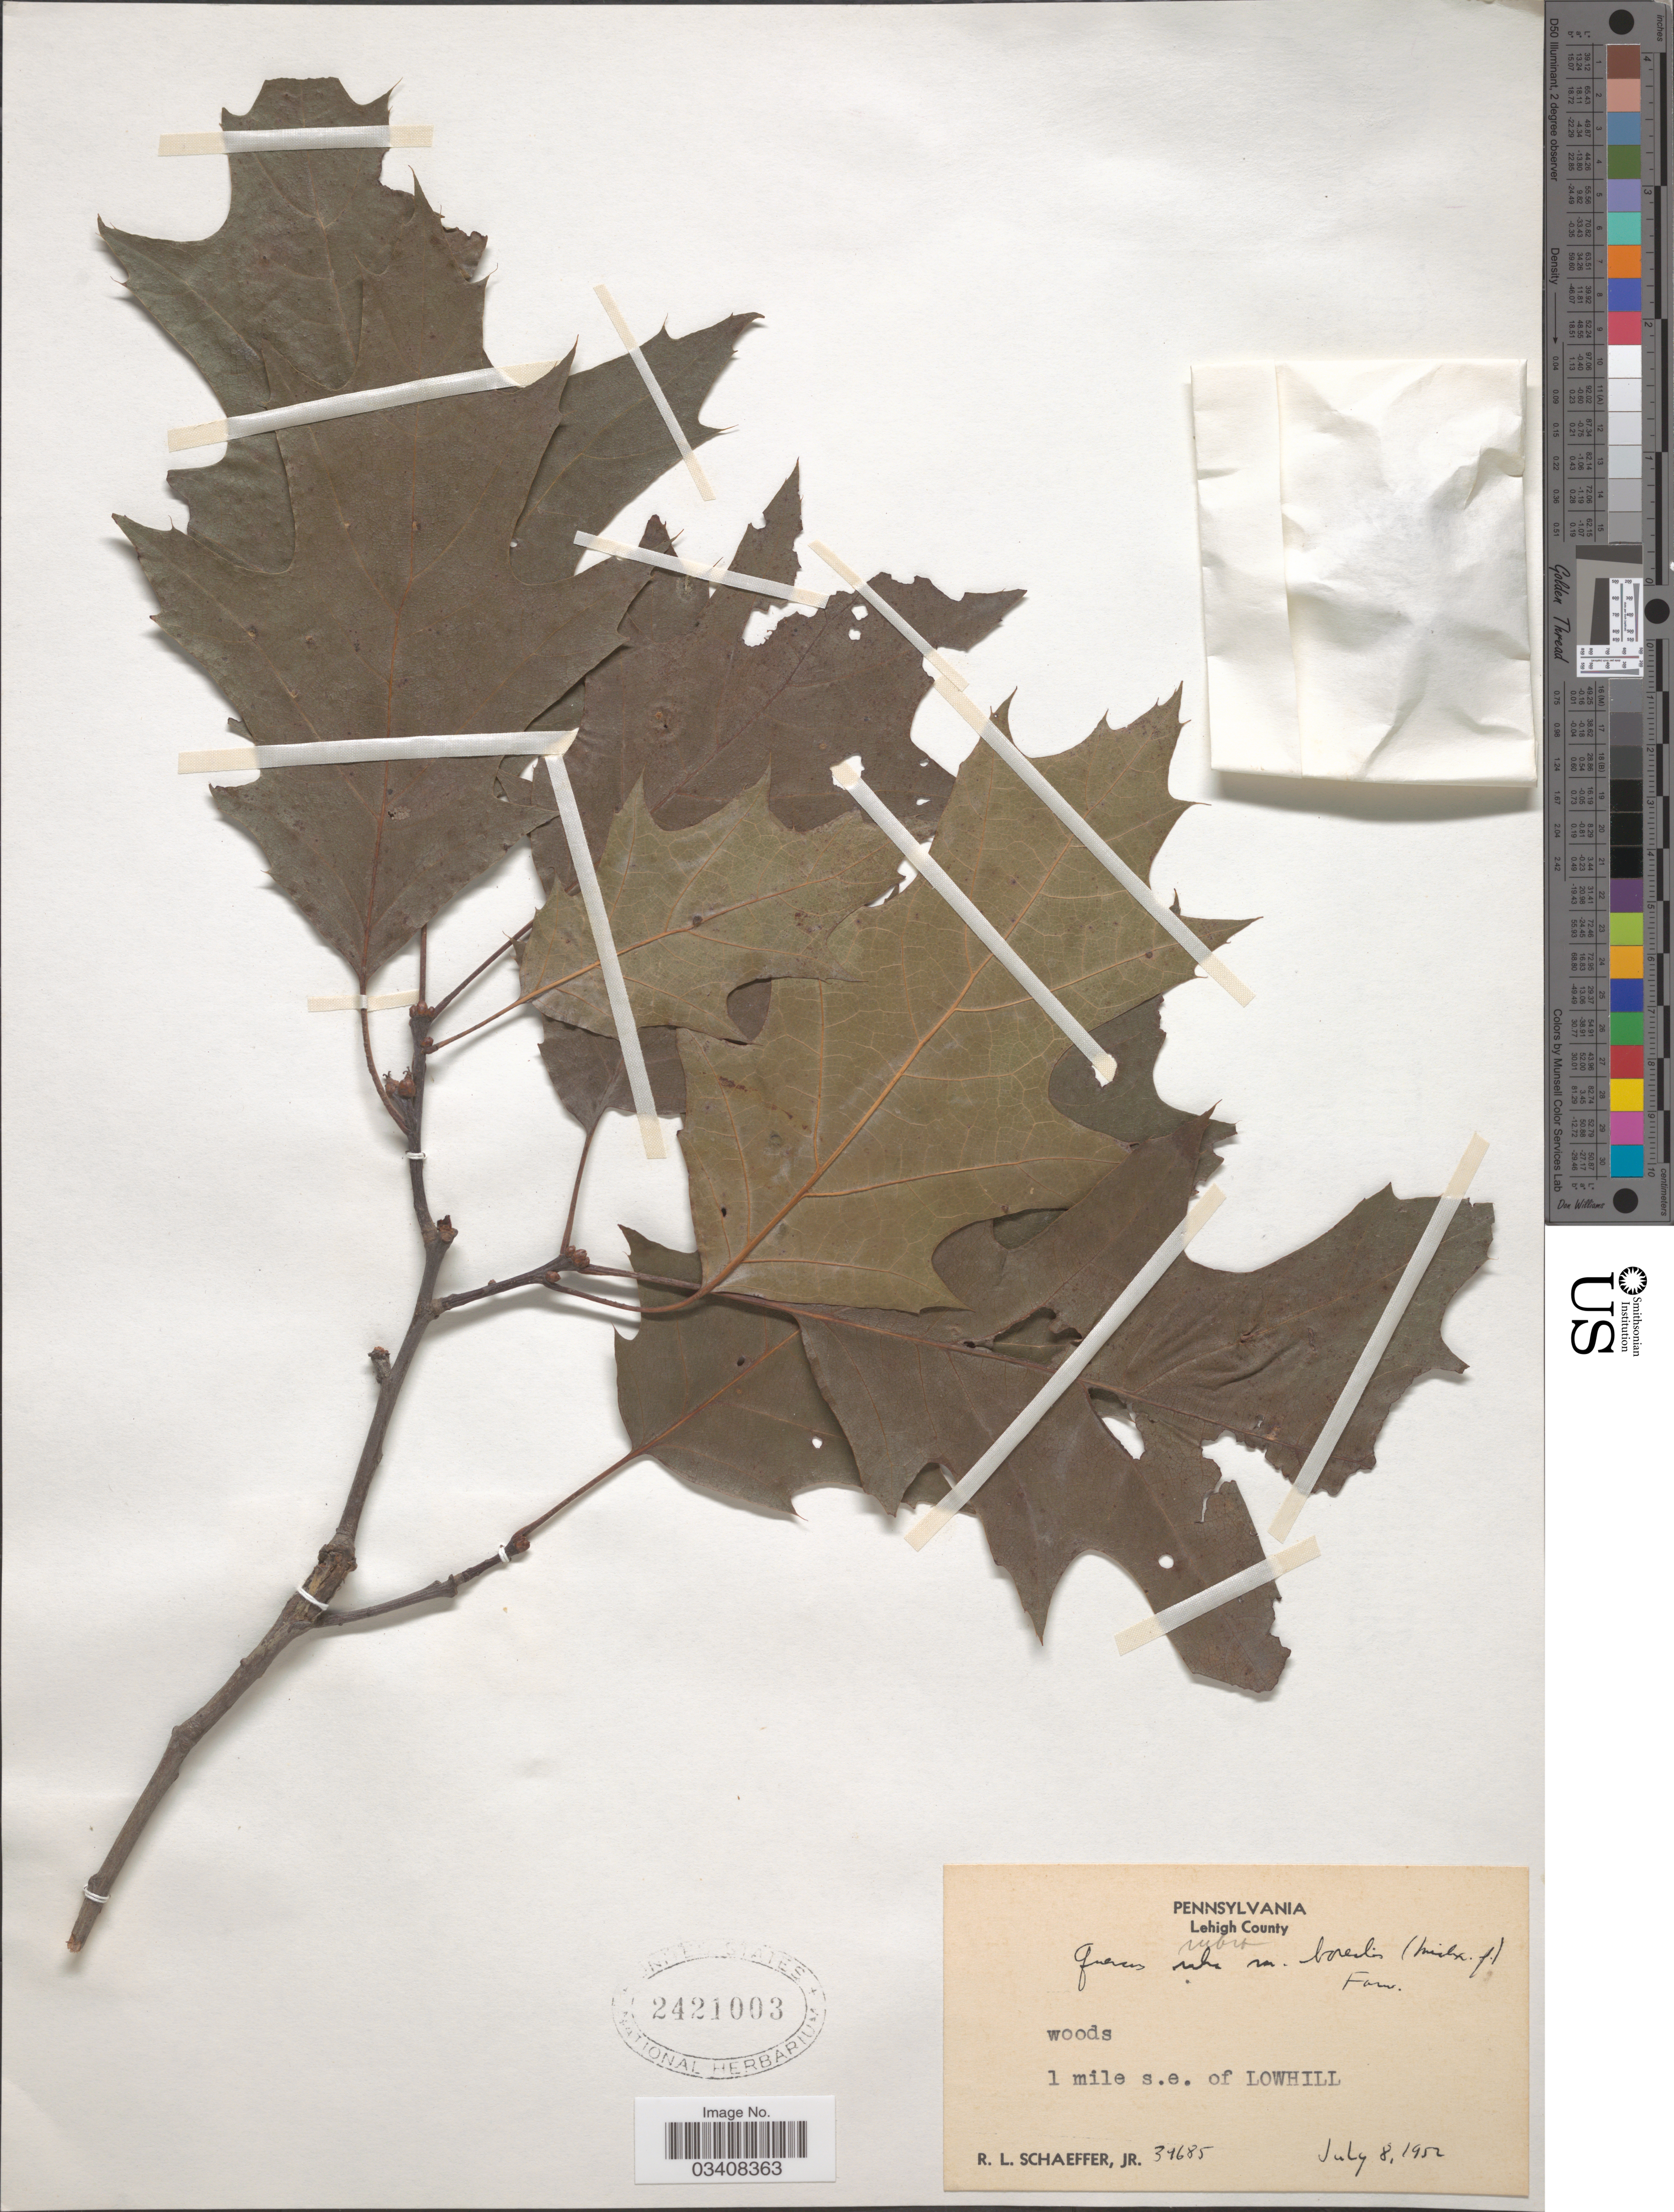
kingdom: Plantae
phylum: Tracheophyta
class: Magnoliopsida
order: Fagales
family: Fagaceae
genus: Quercus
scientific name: Quercus rubra var. borealis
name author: (F. Michx.) Farw.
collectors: R. L. Schaeffer Jr.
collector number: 39685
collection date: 1952-07-08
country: United States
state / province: Pennsylvania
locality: Lehigh County. 1 mile s.e. of Lowhill.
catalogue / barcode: US 2421003